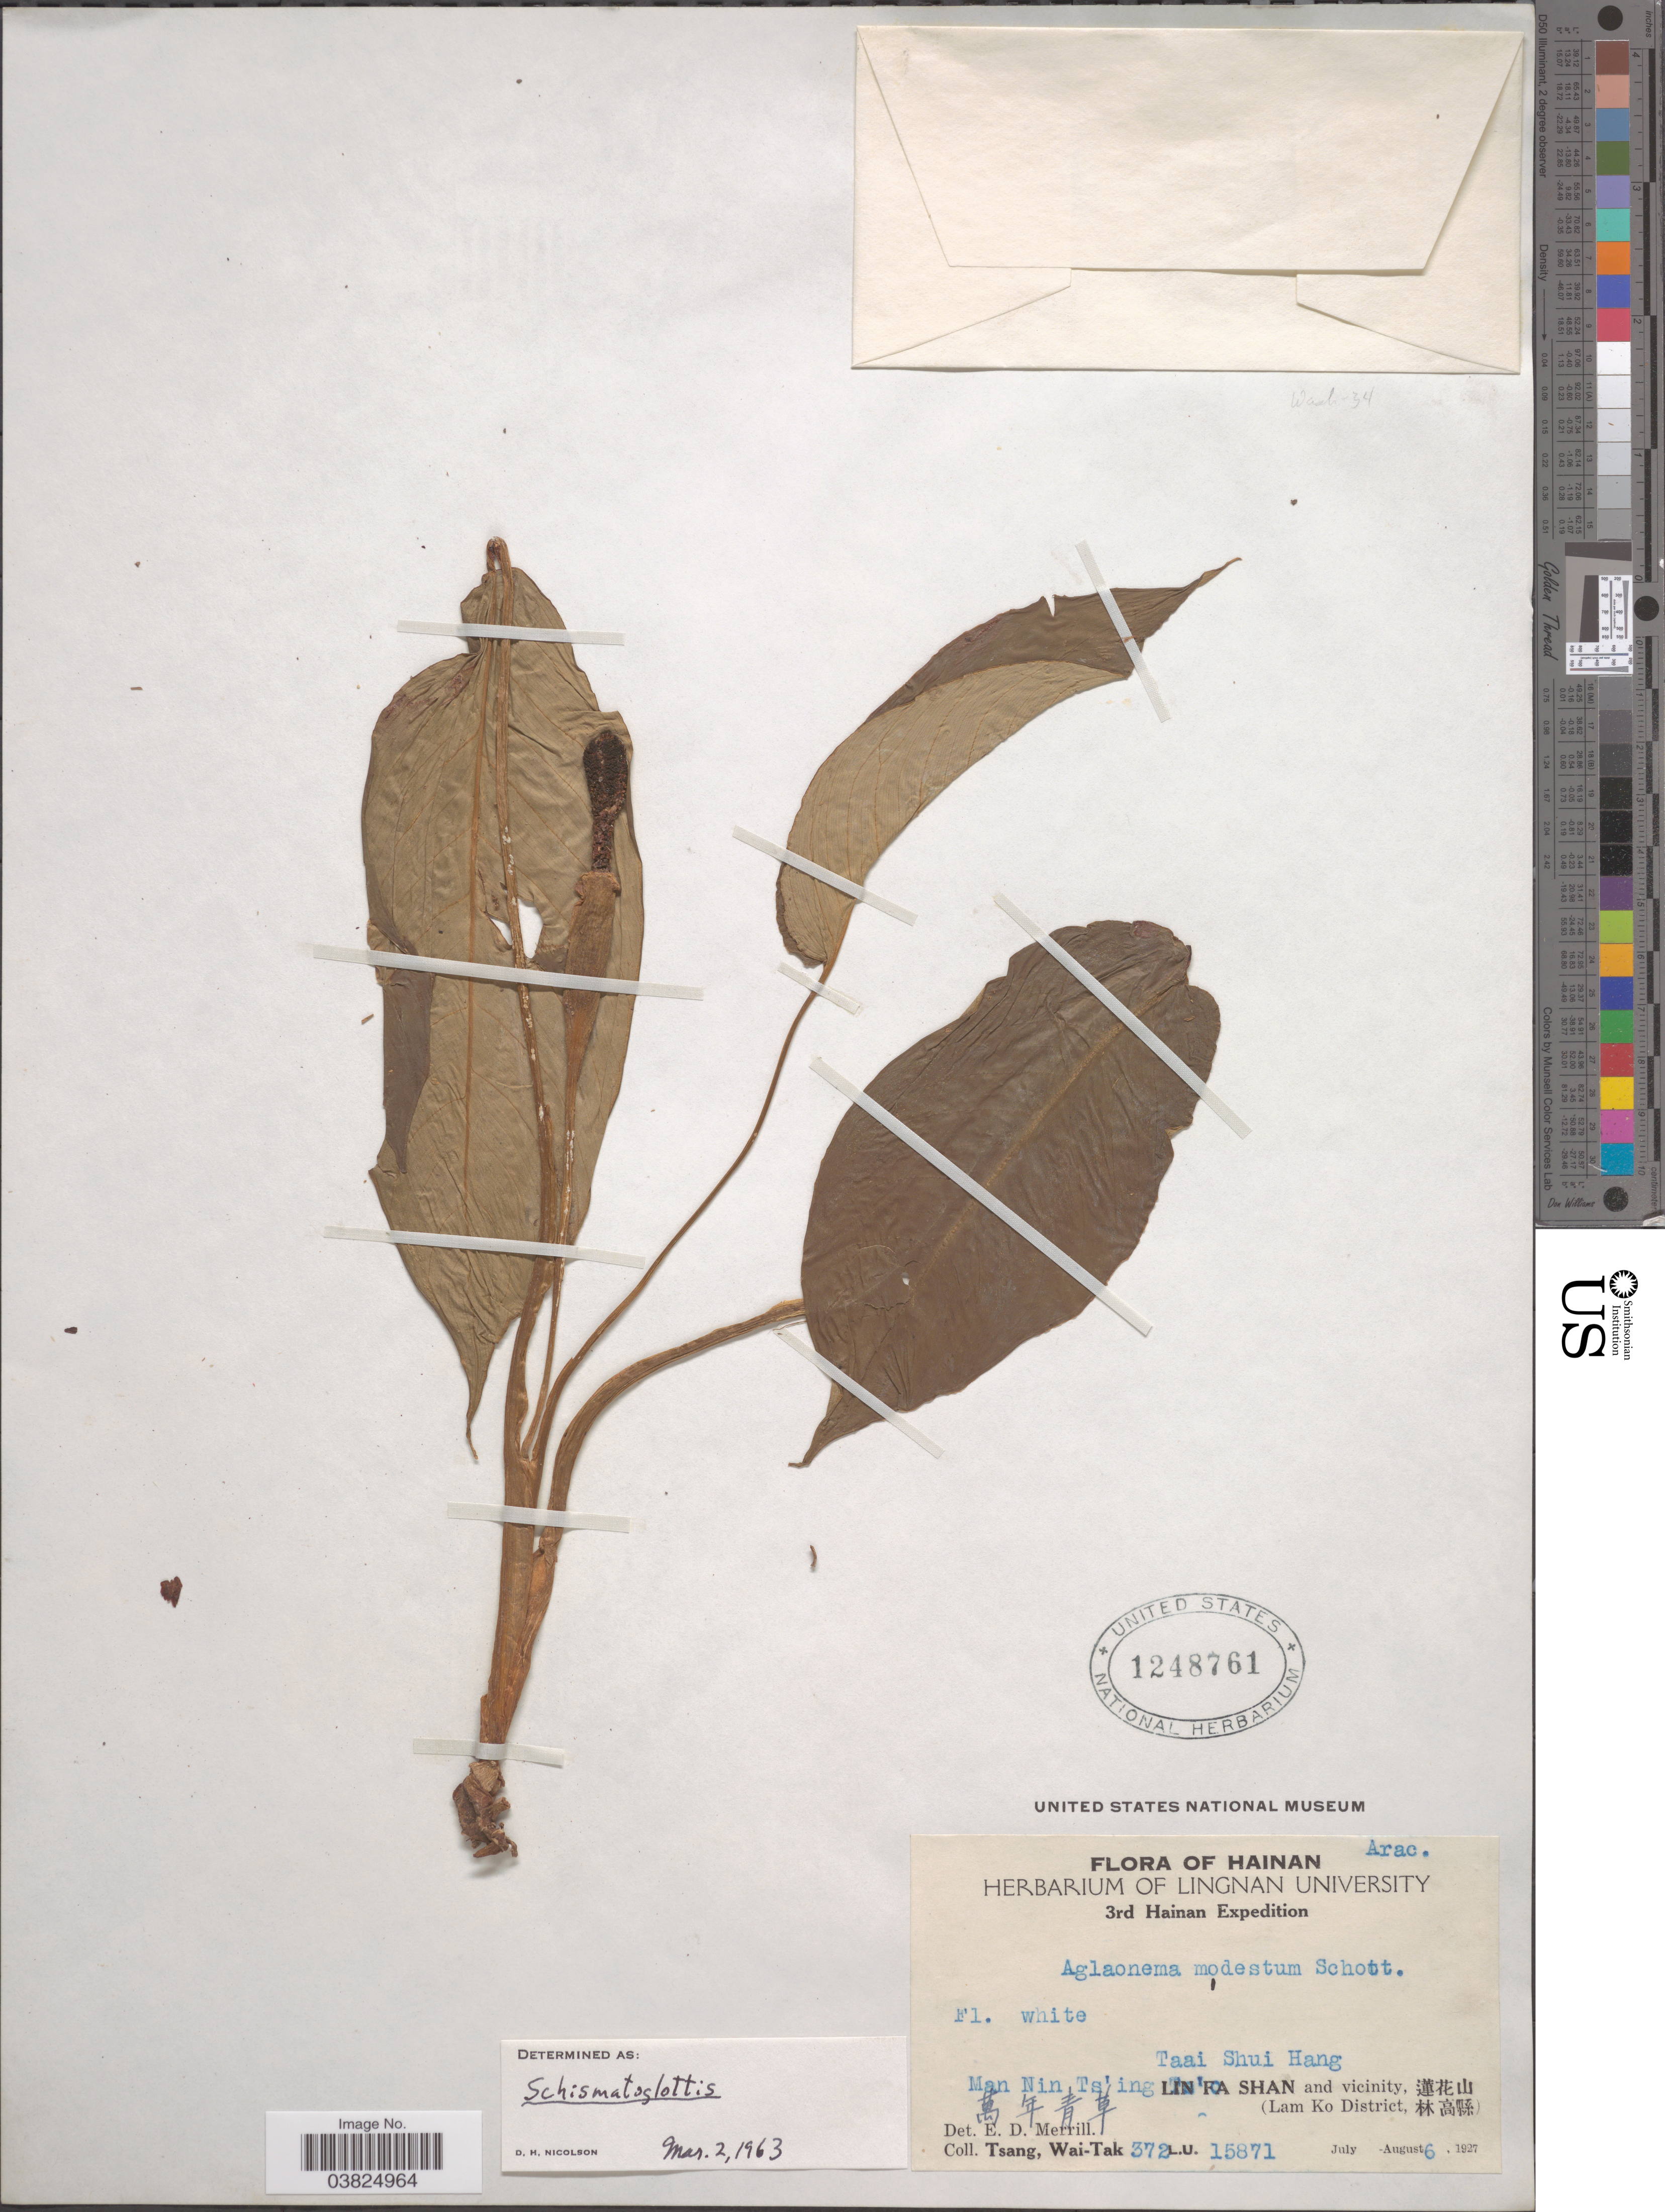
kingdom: Plantae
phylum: Tracheophyta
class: Liliopsida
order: Alismatales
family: Araceae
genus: Schismatoglottis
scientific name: Schismatoglottis sp.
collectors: W. T. Tsang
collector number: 372L.U.15871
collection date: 1927-08-06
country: China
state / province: Hainan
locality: Taai Shui Hang. Man Nin Ts'ing [illegible text]. Lin Fa Shan and vicinity, X. (Lam Ko District, X).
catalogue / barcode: US 1248761